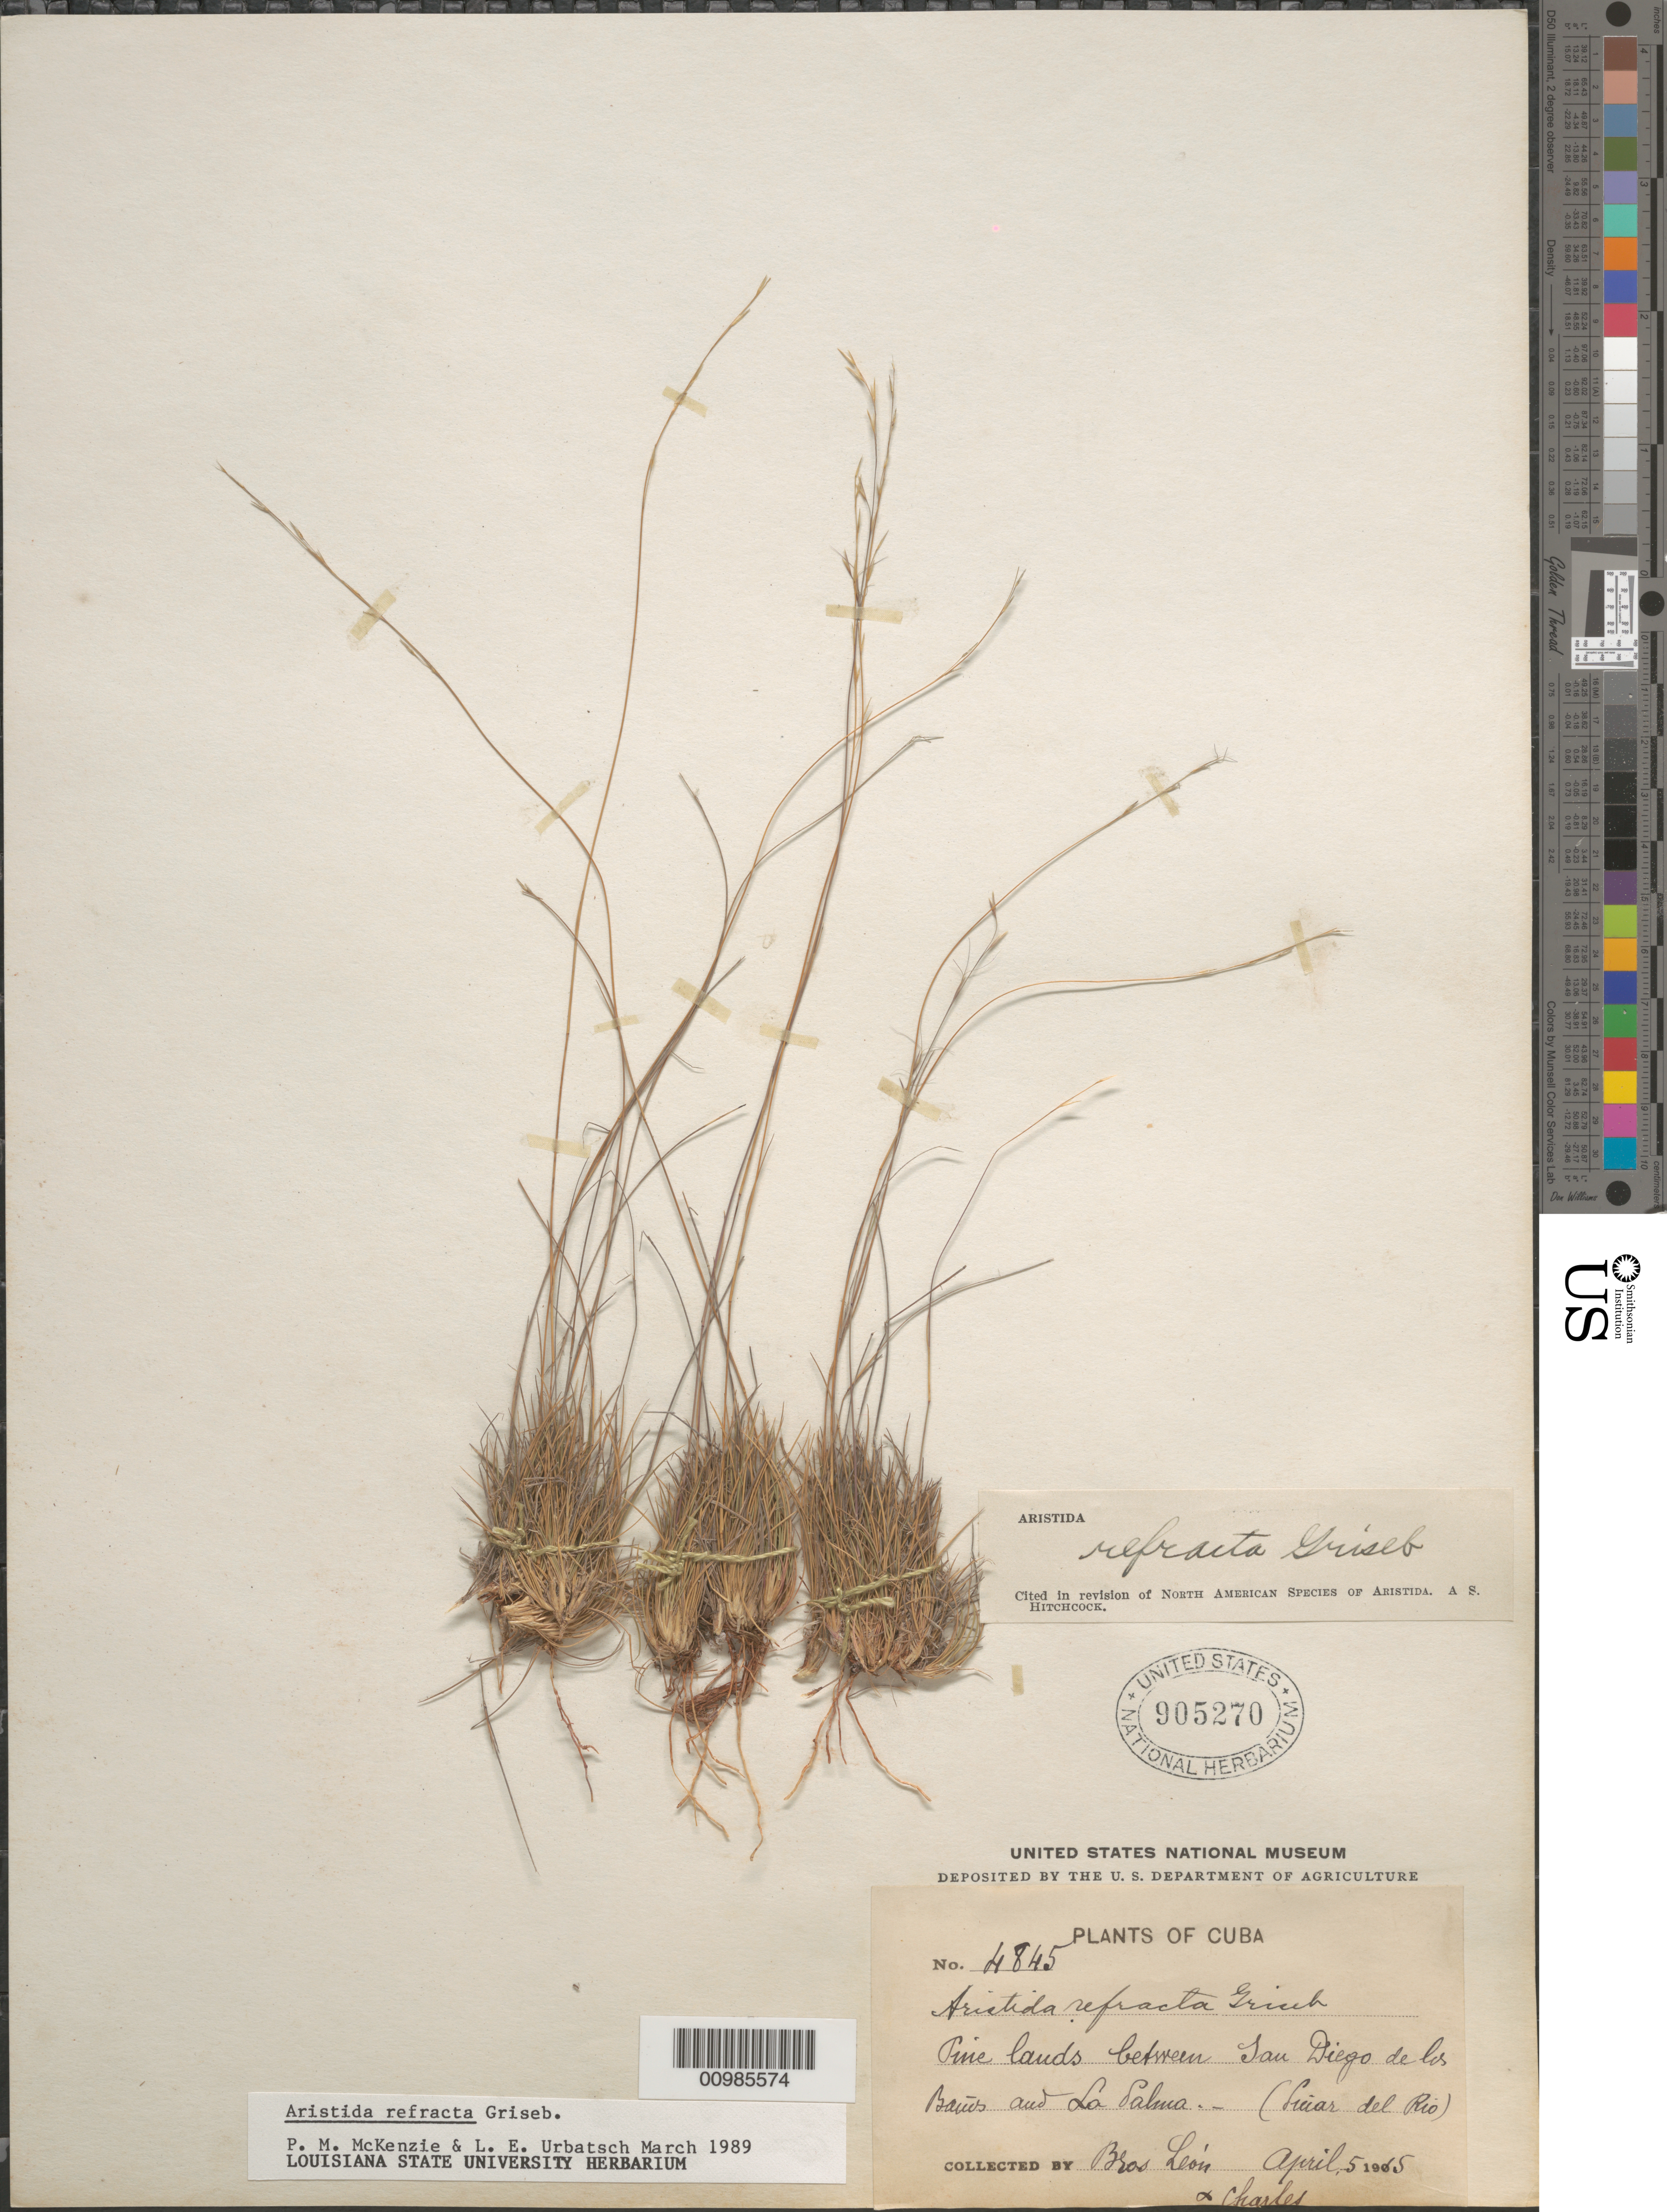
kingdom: Plantae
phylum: Tracheophyta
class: Liliopsida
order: Poales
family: Poaceae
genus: Aristida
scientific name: Aristida refracta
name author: Griseb.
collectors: Bro. León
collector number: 4845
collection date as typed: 05 Apr 1915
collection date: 1915-04-05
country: Cuba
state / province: Pinar del Rio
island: Cuba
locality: Near San Diego de los Banos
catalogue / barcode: US 905270